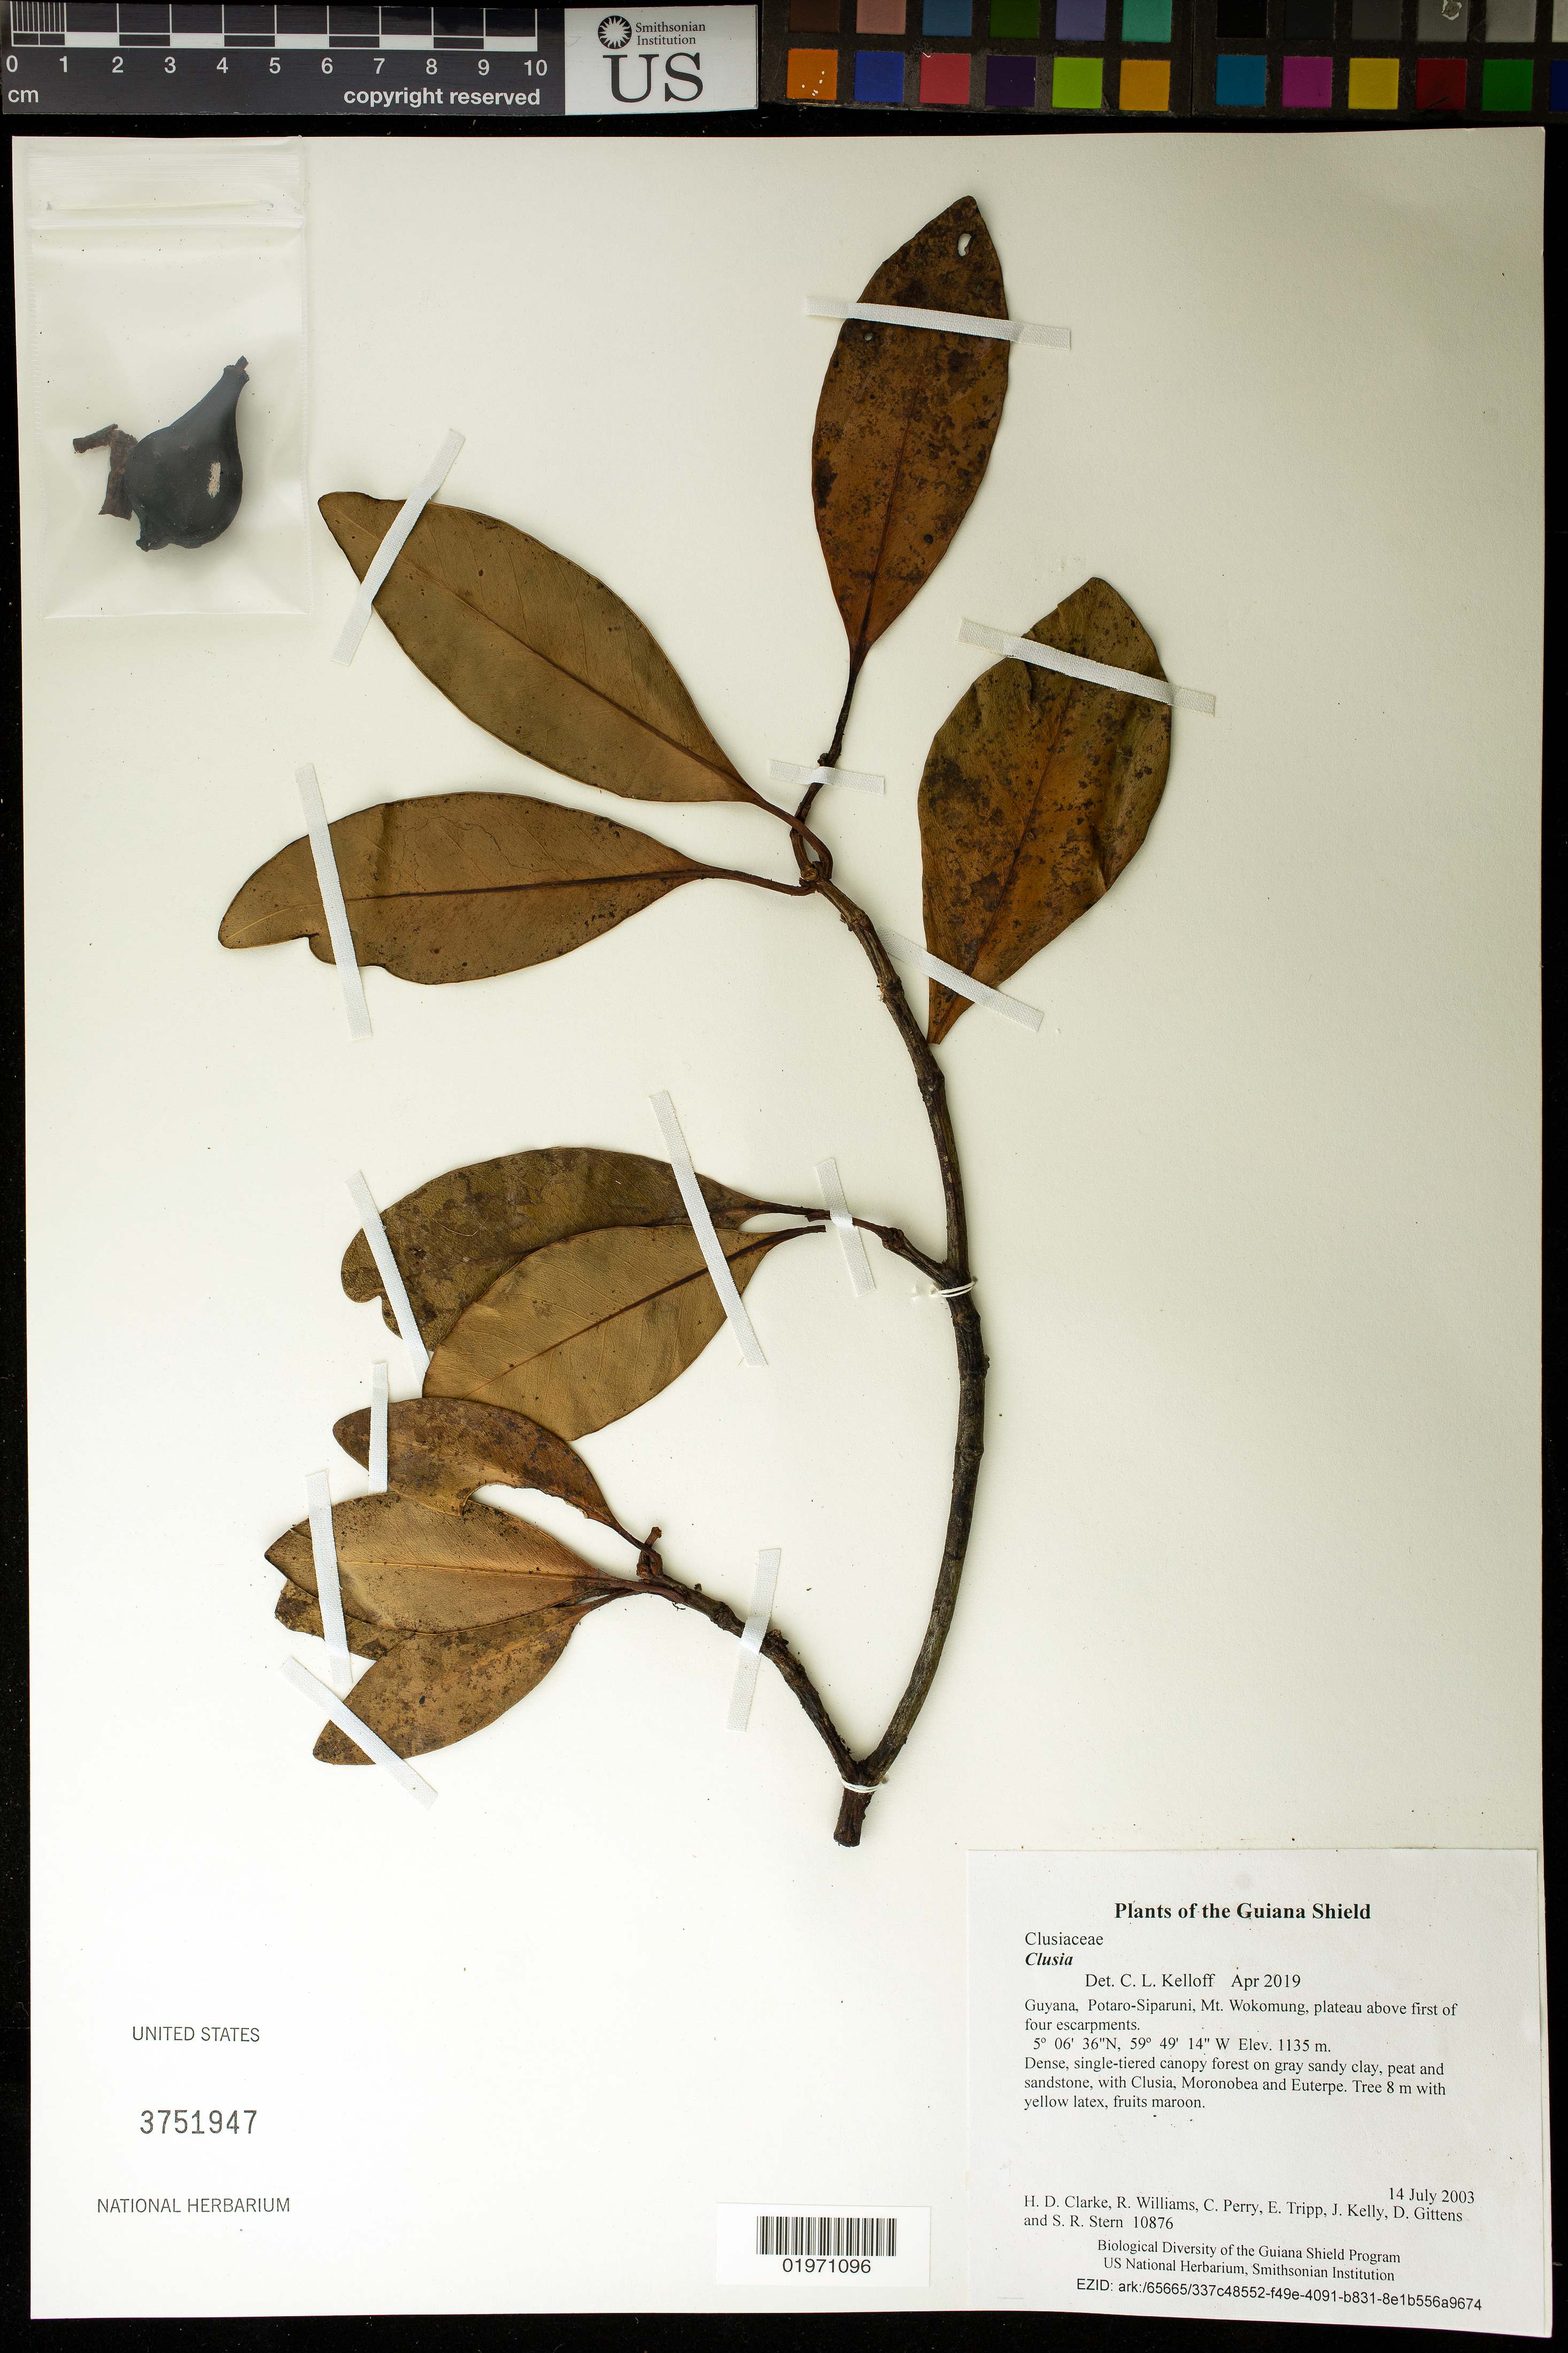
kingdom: Plantae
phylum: Tracheophyta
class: Magnoliopsida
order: Malpighiales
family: Clusiaceae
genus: Clusia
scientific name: Clusia sp.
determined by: Kelloff, C. L.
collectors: H. D. Clarke, R. Williams, C. Perry, E. Tripp, J. Kelly, D. Gittens & S. R. Stern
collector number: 10876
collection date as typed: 14 July 2003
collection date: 2003-07-14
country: Guyana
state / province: Potaro-Siparuni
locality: Mt. Wokomung, plateau above first of four escarpments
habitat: Dense, single-tiered canopy forest on gray sandy clay, peat and sandstone, with Clusia, Moronobea and Euterpe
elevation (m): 1135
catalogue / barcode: US 3751947